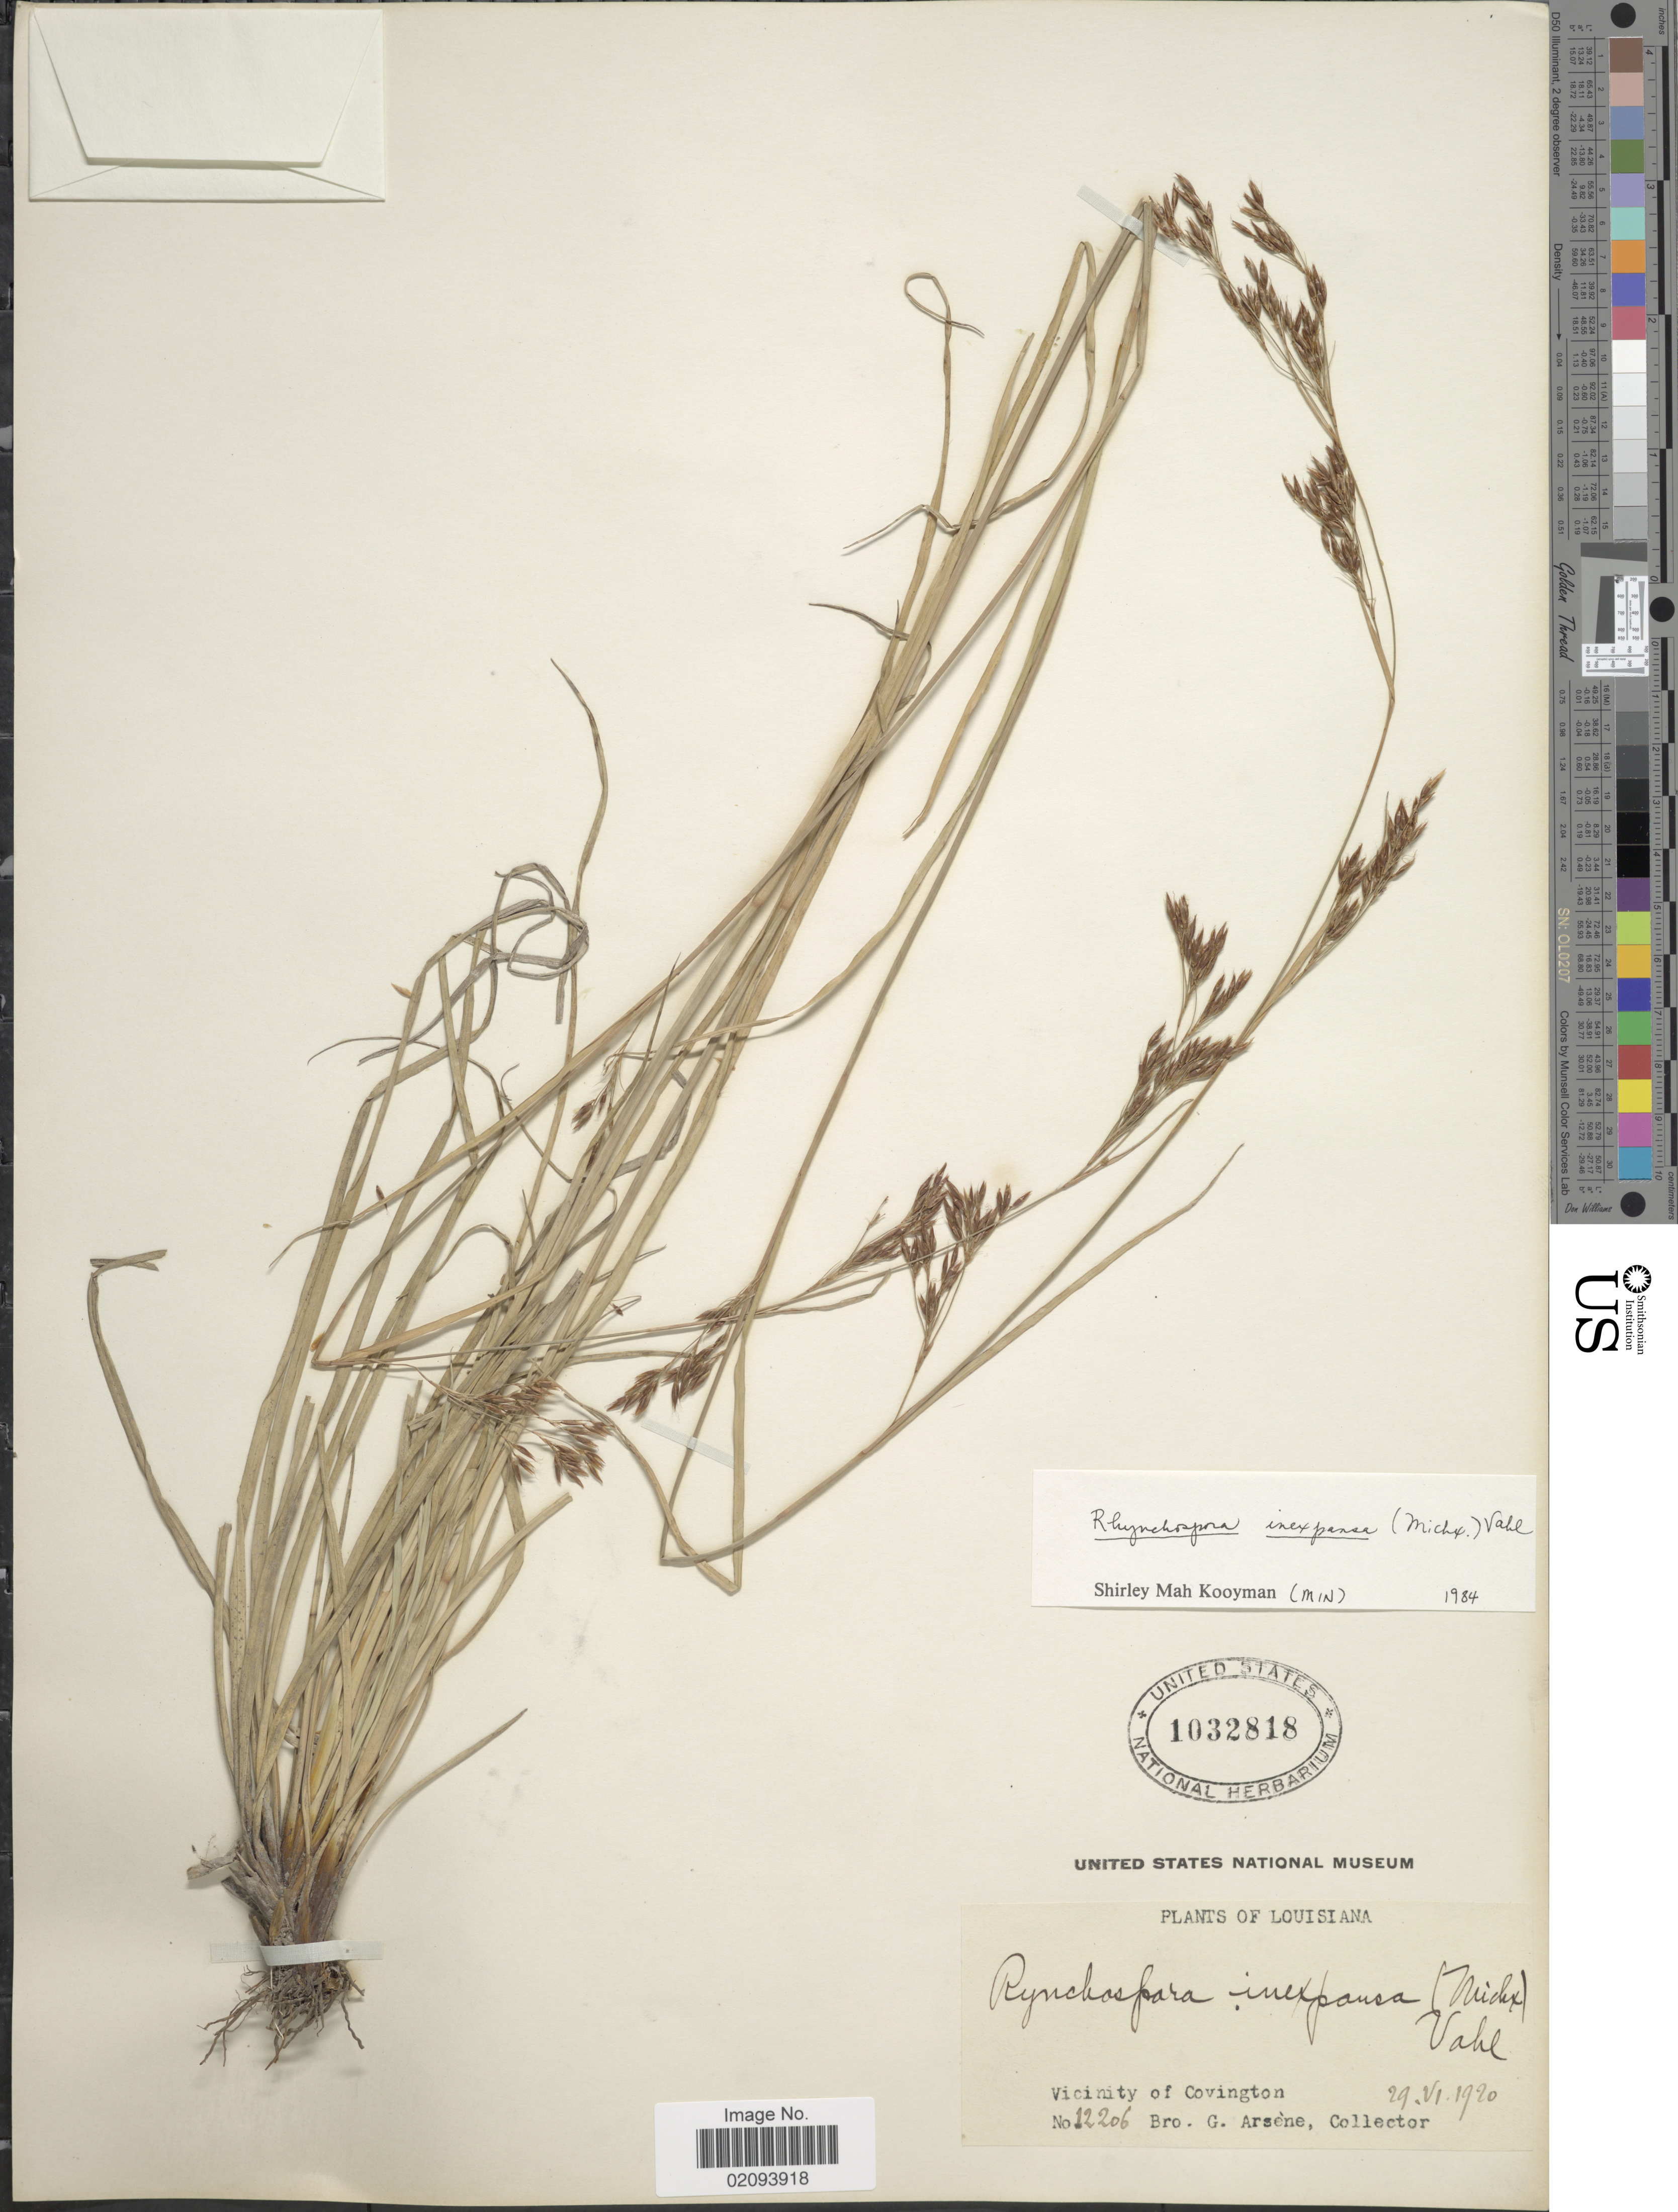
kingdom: Plantae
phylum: Tracheophyta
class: Liliopsida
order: Poales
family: Cyperaceae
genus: Rhynchospora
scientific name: Rhynchospora inexpansa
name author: (Michx.) Vahl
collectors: Bro. G. Arsène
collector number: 12206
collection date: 1920-06-29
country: United States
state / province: Louisiana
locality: Vicinity of Covington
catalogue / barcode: US 1032818